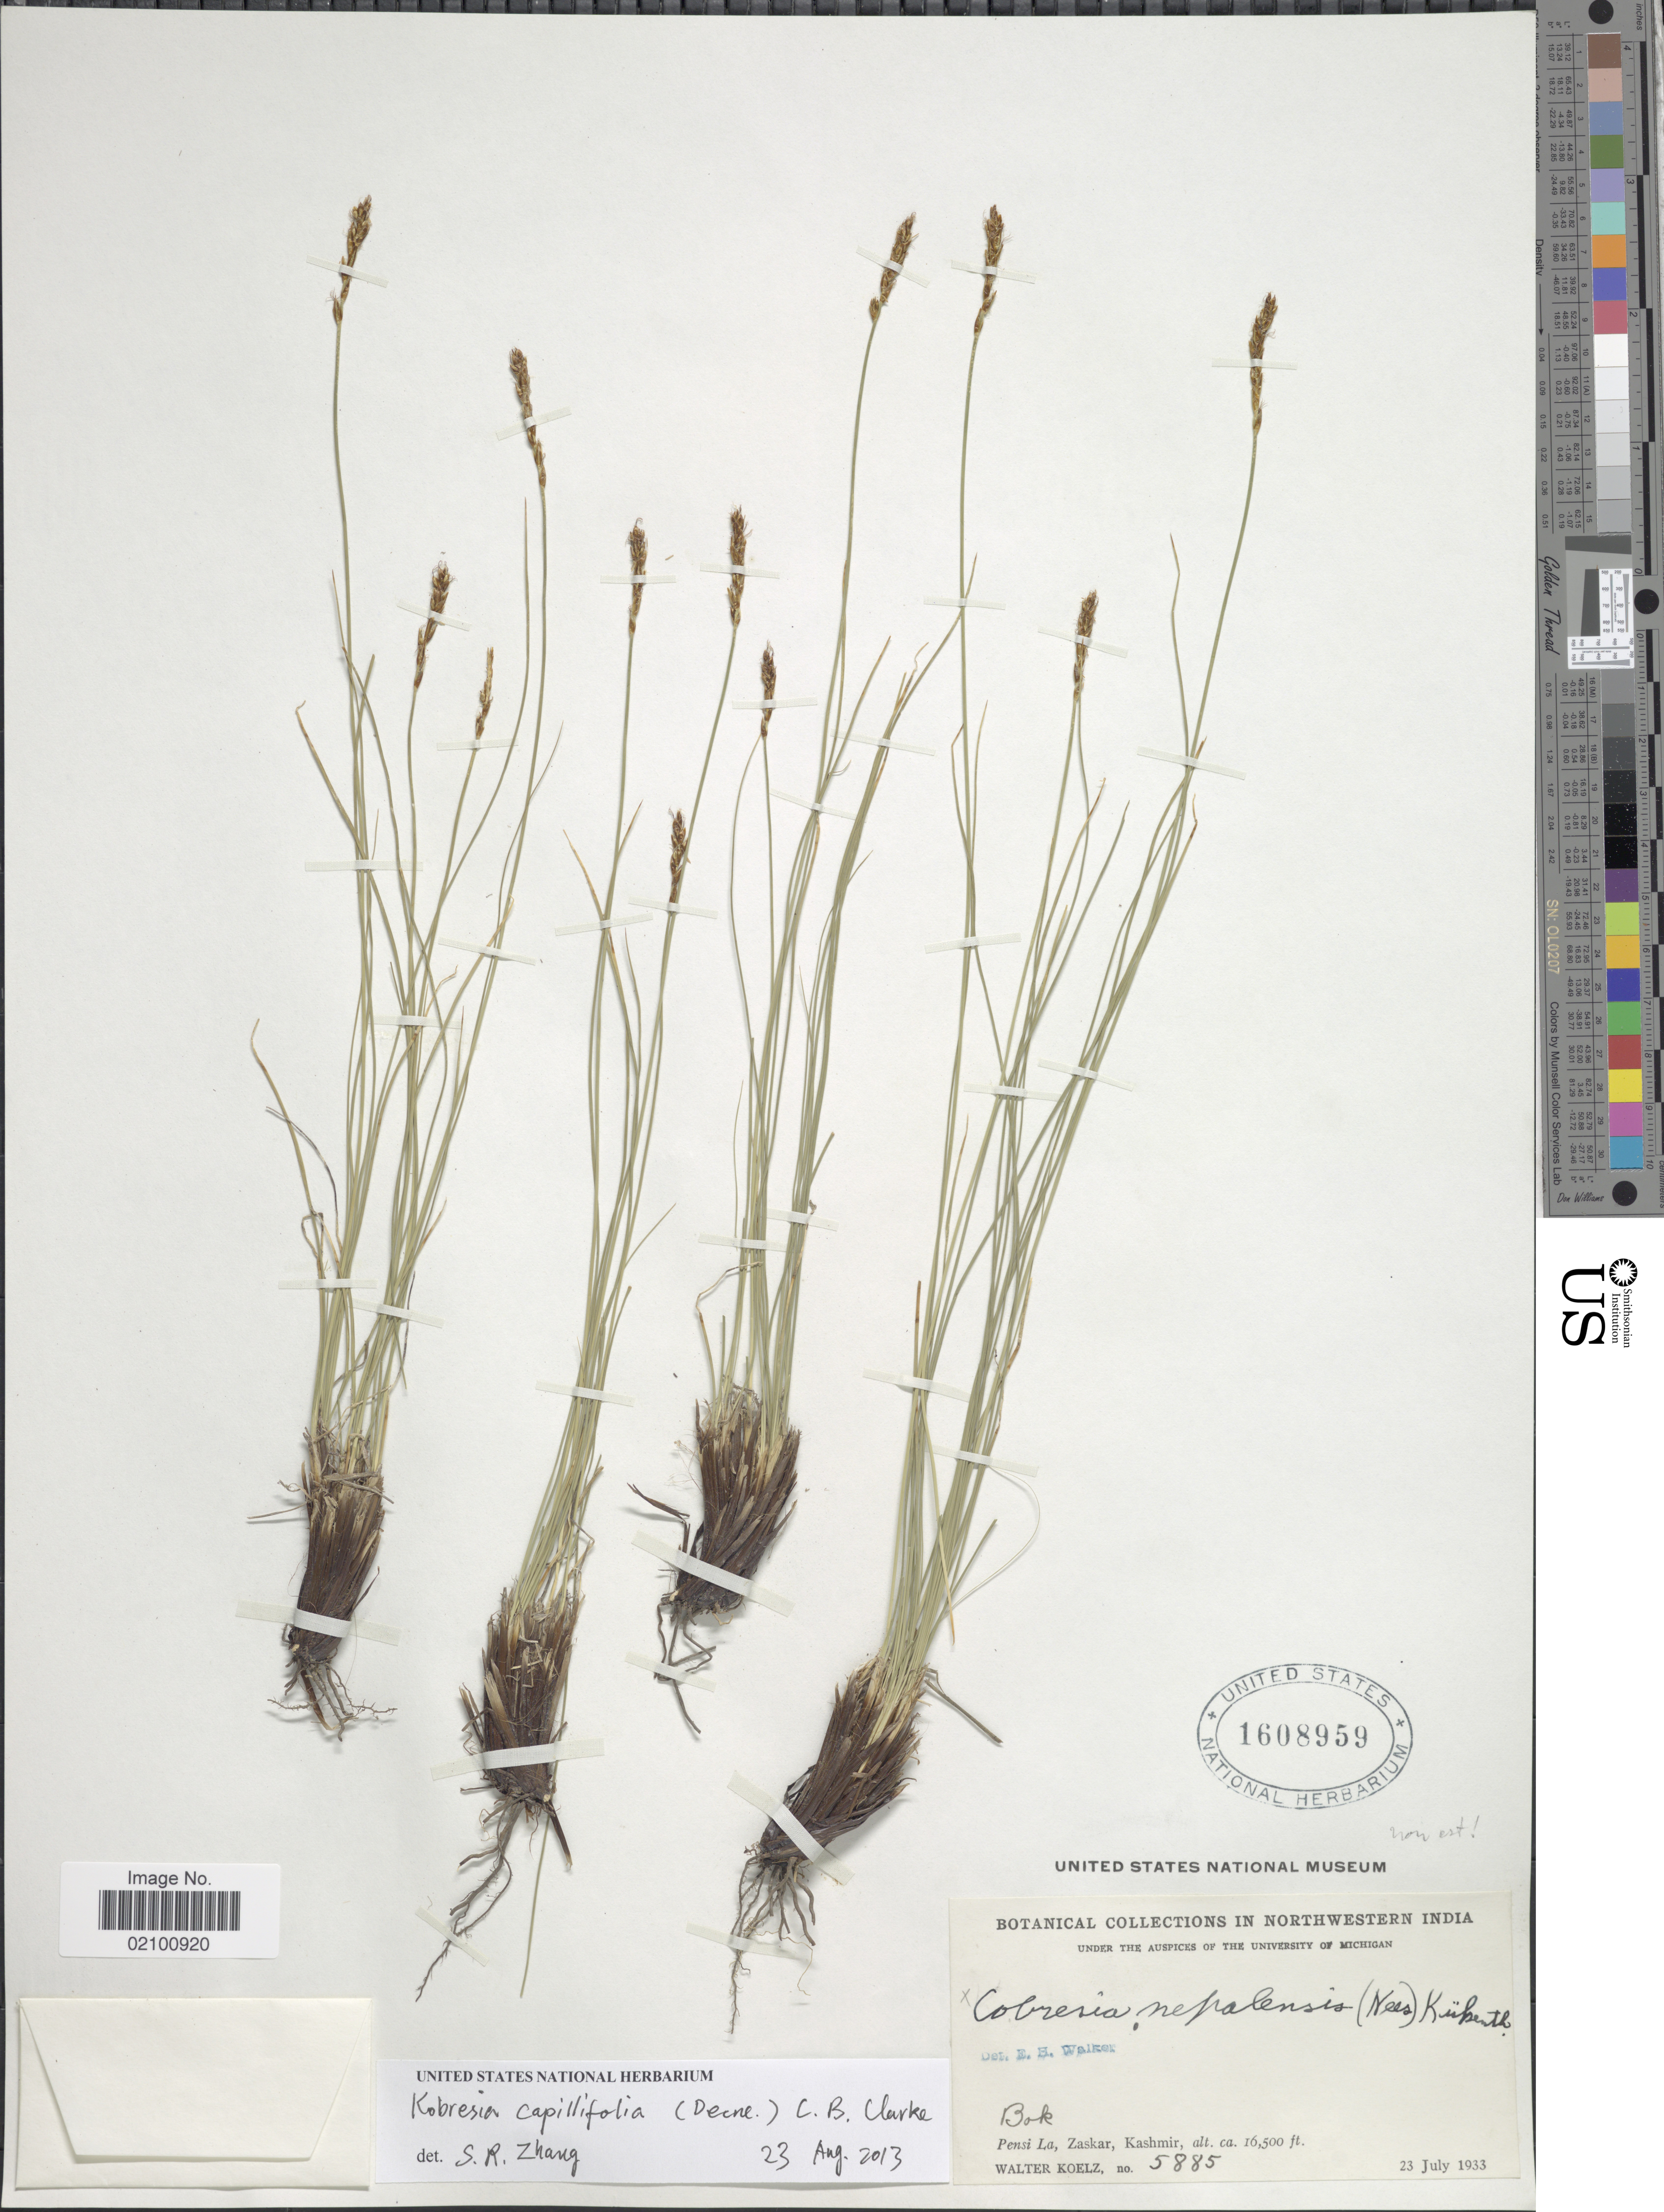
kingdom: Plantae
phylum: Tracheophyta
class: Liliopsida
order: Poales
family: Cyperaceae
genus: Carex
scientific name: Carex capillifolia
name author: (Decne.) S.R. Zhang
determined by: Strong, M. T., (US), Smithsonian Institution - National Museum of Natural History (UNITED STATES)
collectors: W. N. Koelz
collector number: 5885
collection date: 1933-07-23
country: India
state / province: Jammu and Kashmir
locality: Northwestern India, Bok, Pensi La, Zaskar, Kashmir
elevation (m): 5029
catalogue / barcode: US 1608959